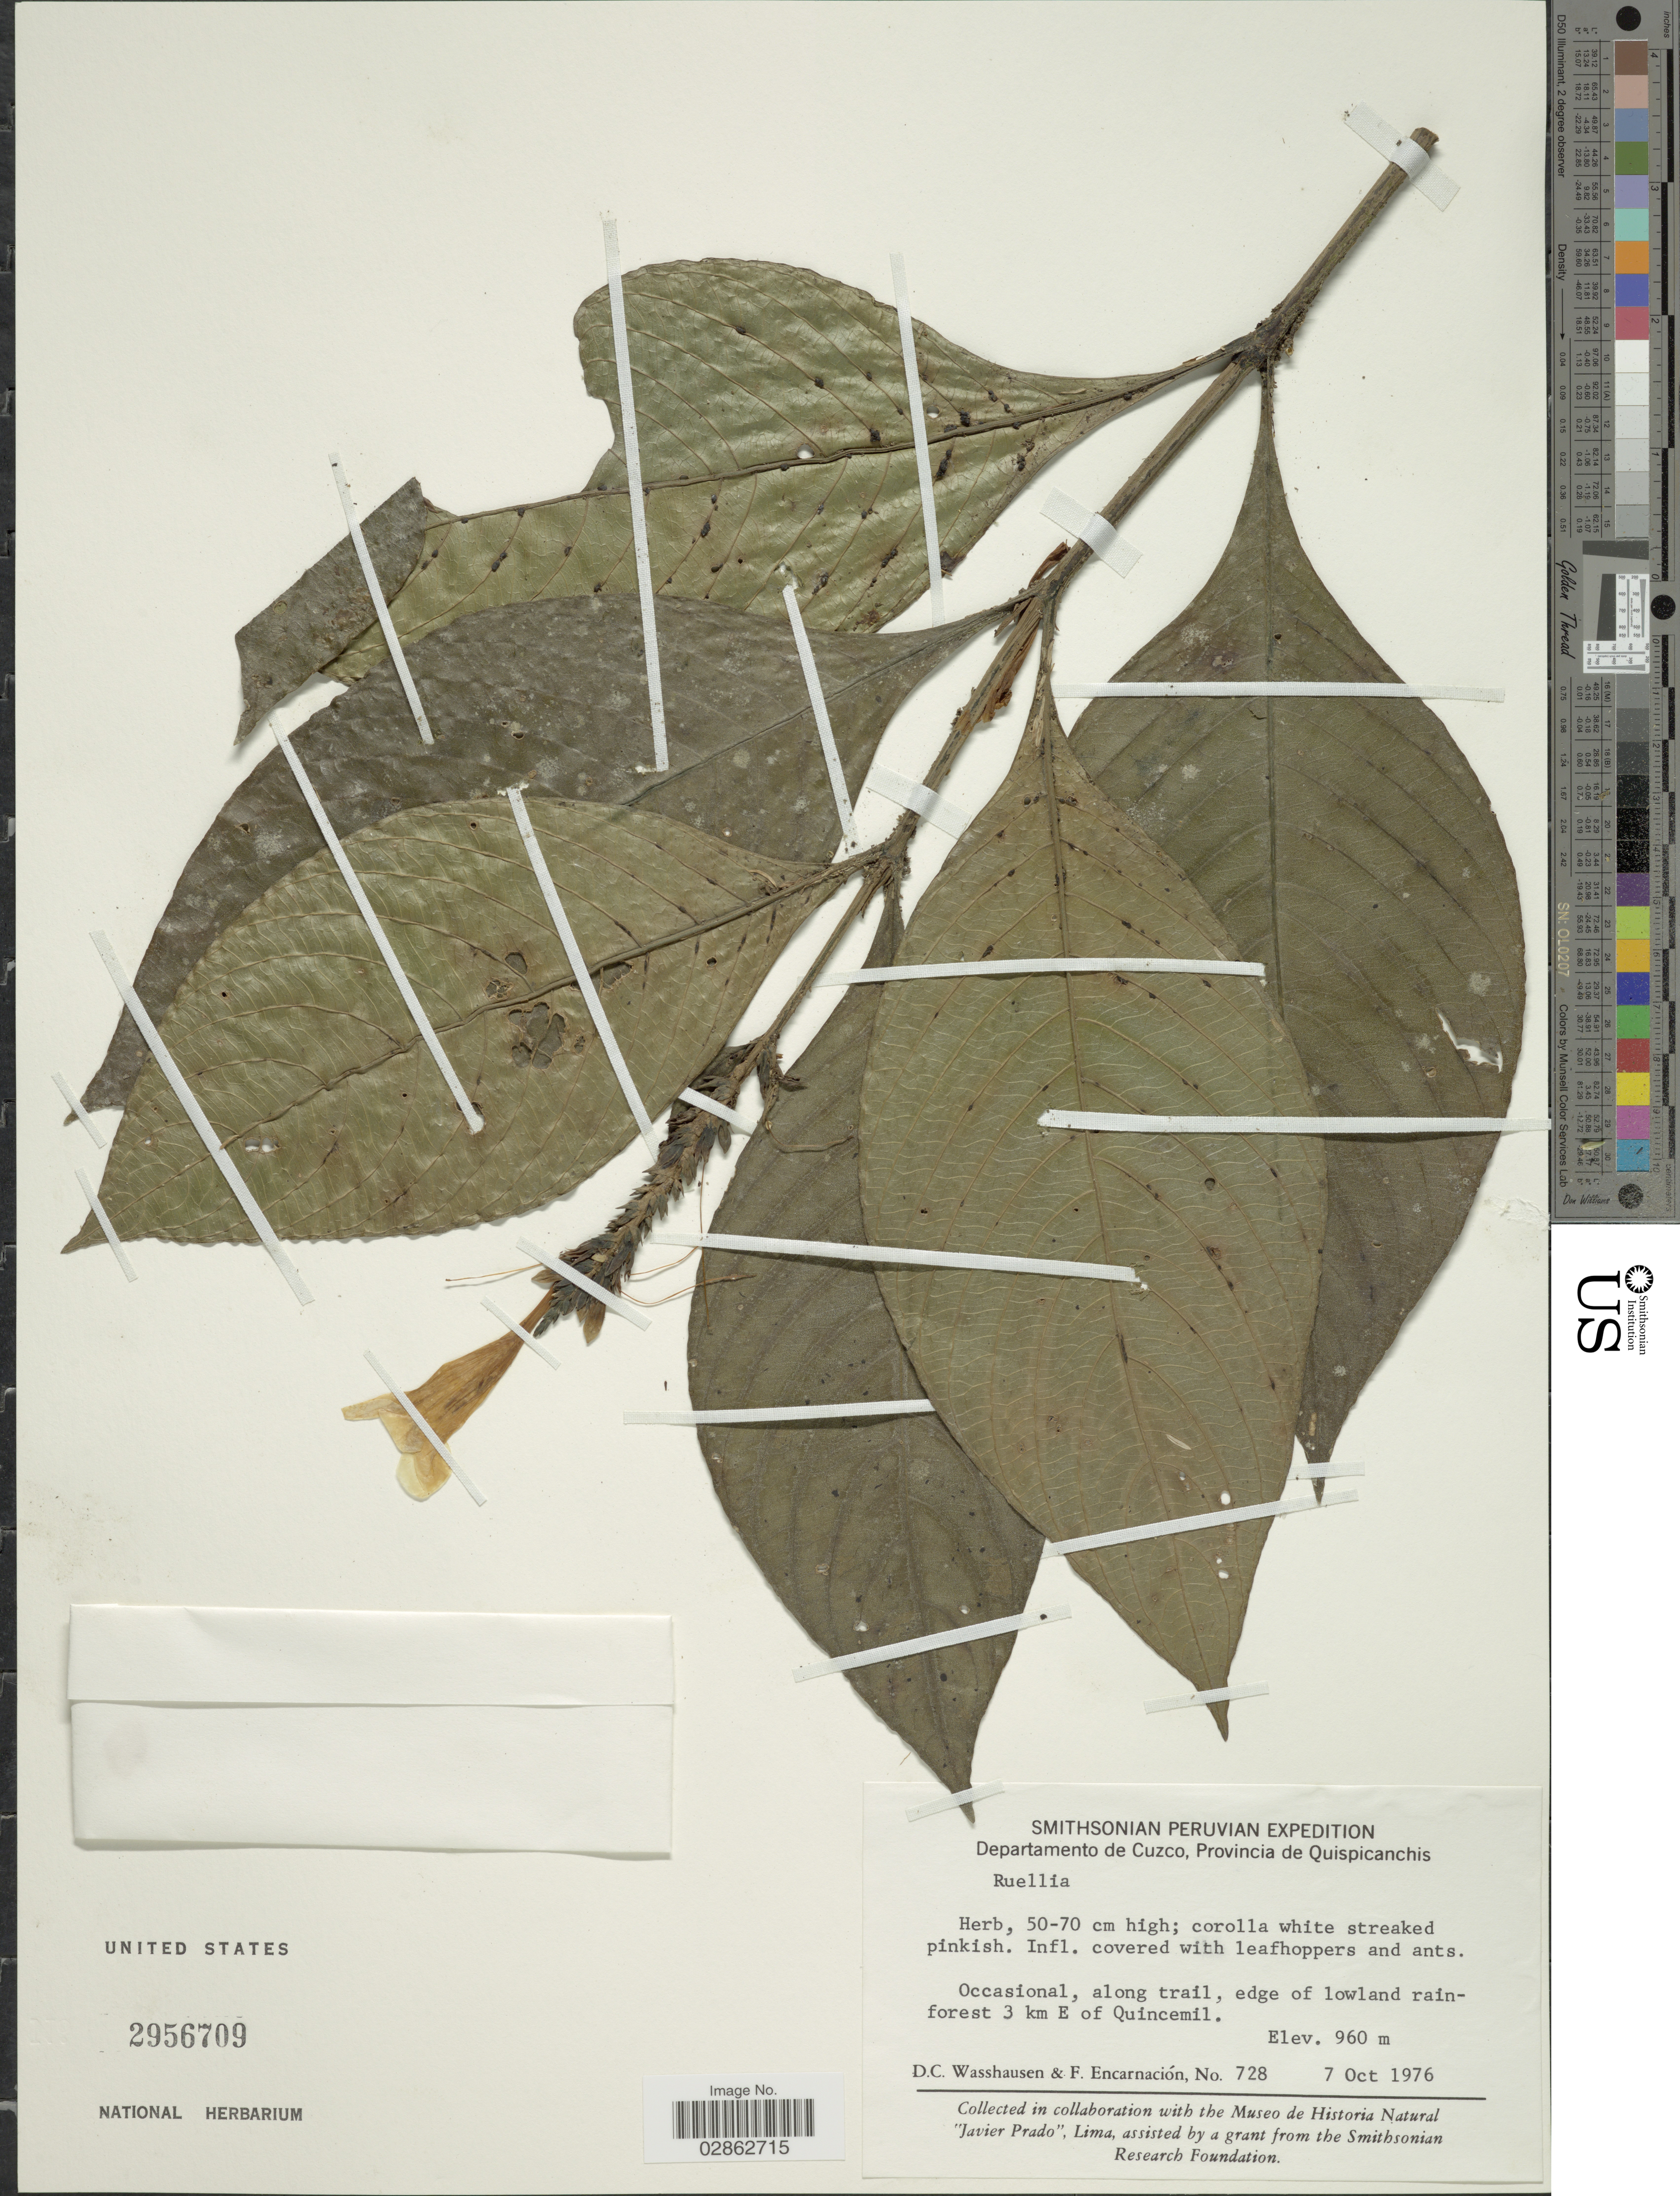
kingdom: Plantae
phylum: Tracheophyta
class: Magnoliopsida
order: Lamiales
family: Acanthaceae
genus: Ruellia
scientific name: Ruellia sp.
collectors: D. C. Wasshausen & F. Encarnación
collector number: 728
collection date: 1976-10-07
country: Peru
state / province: Cusco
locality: Departamento de Cuzco, Provincia de Quispicanchis. 3 km E of Quincemil.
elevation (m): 960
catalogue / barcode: US 2956709